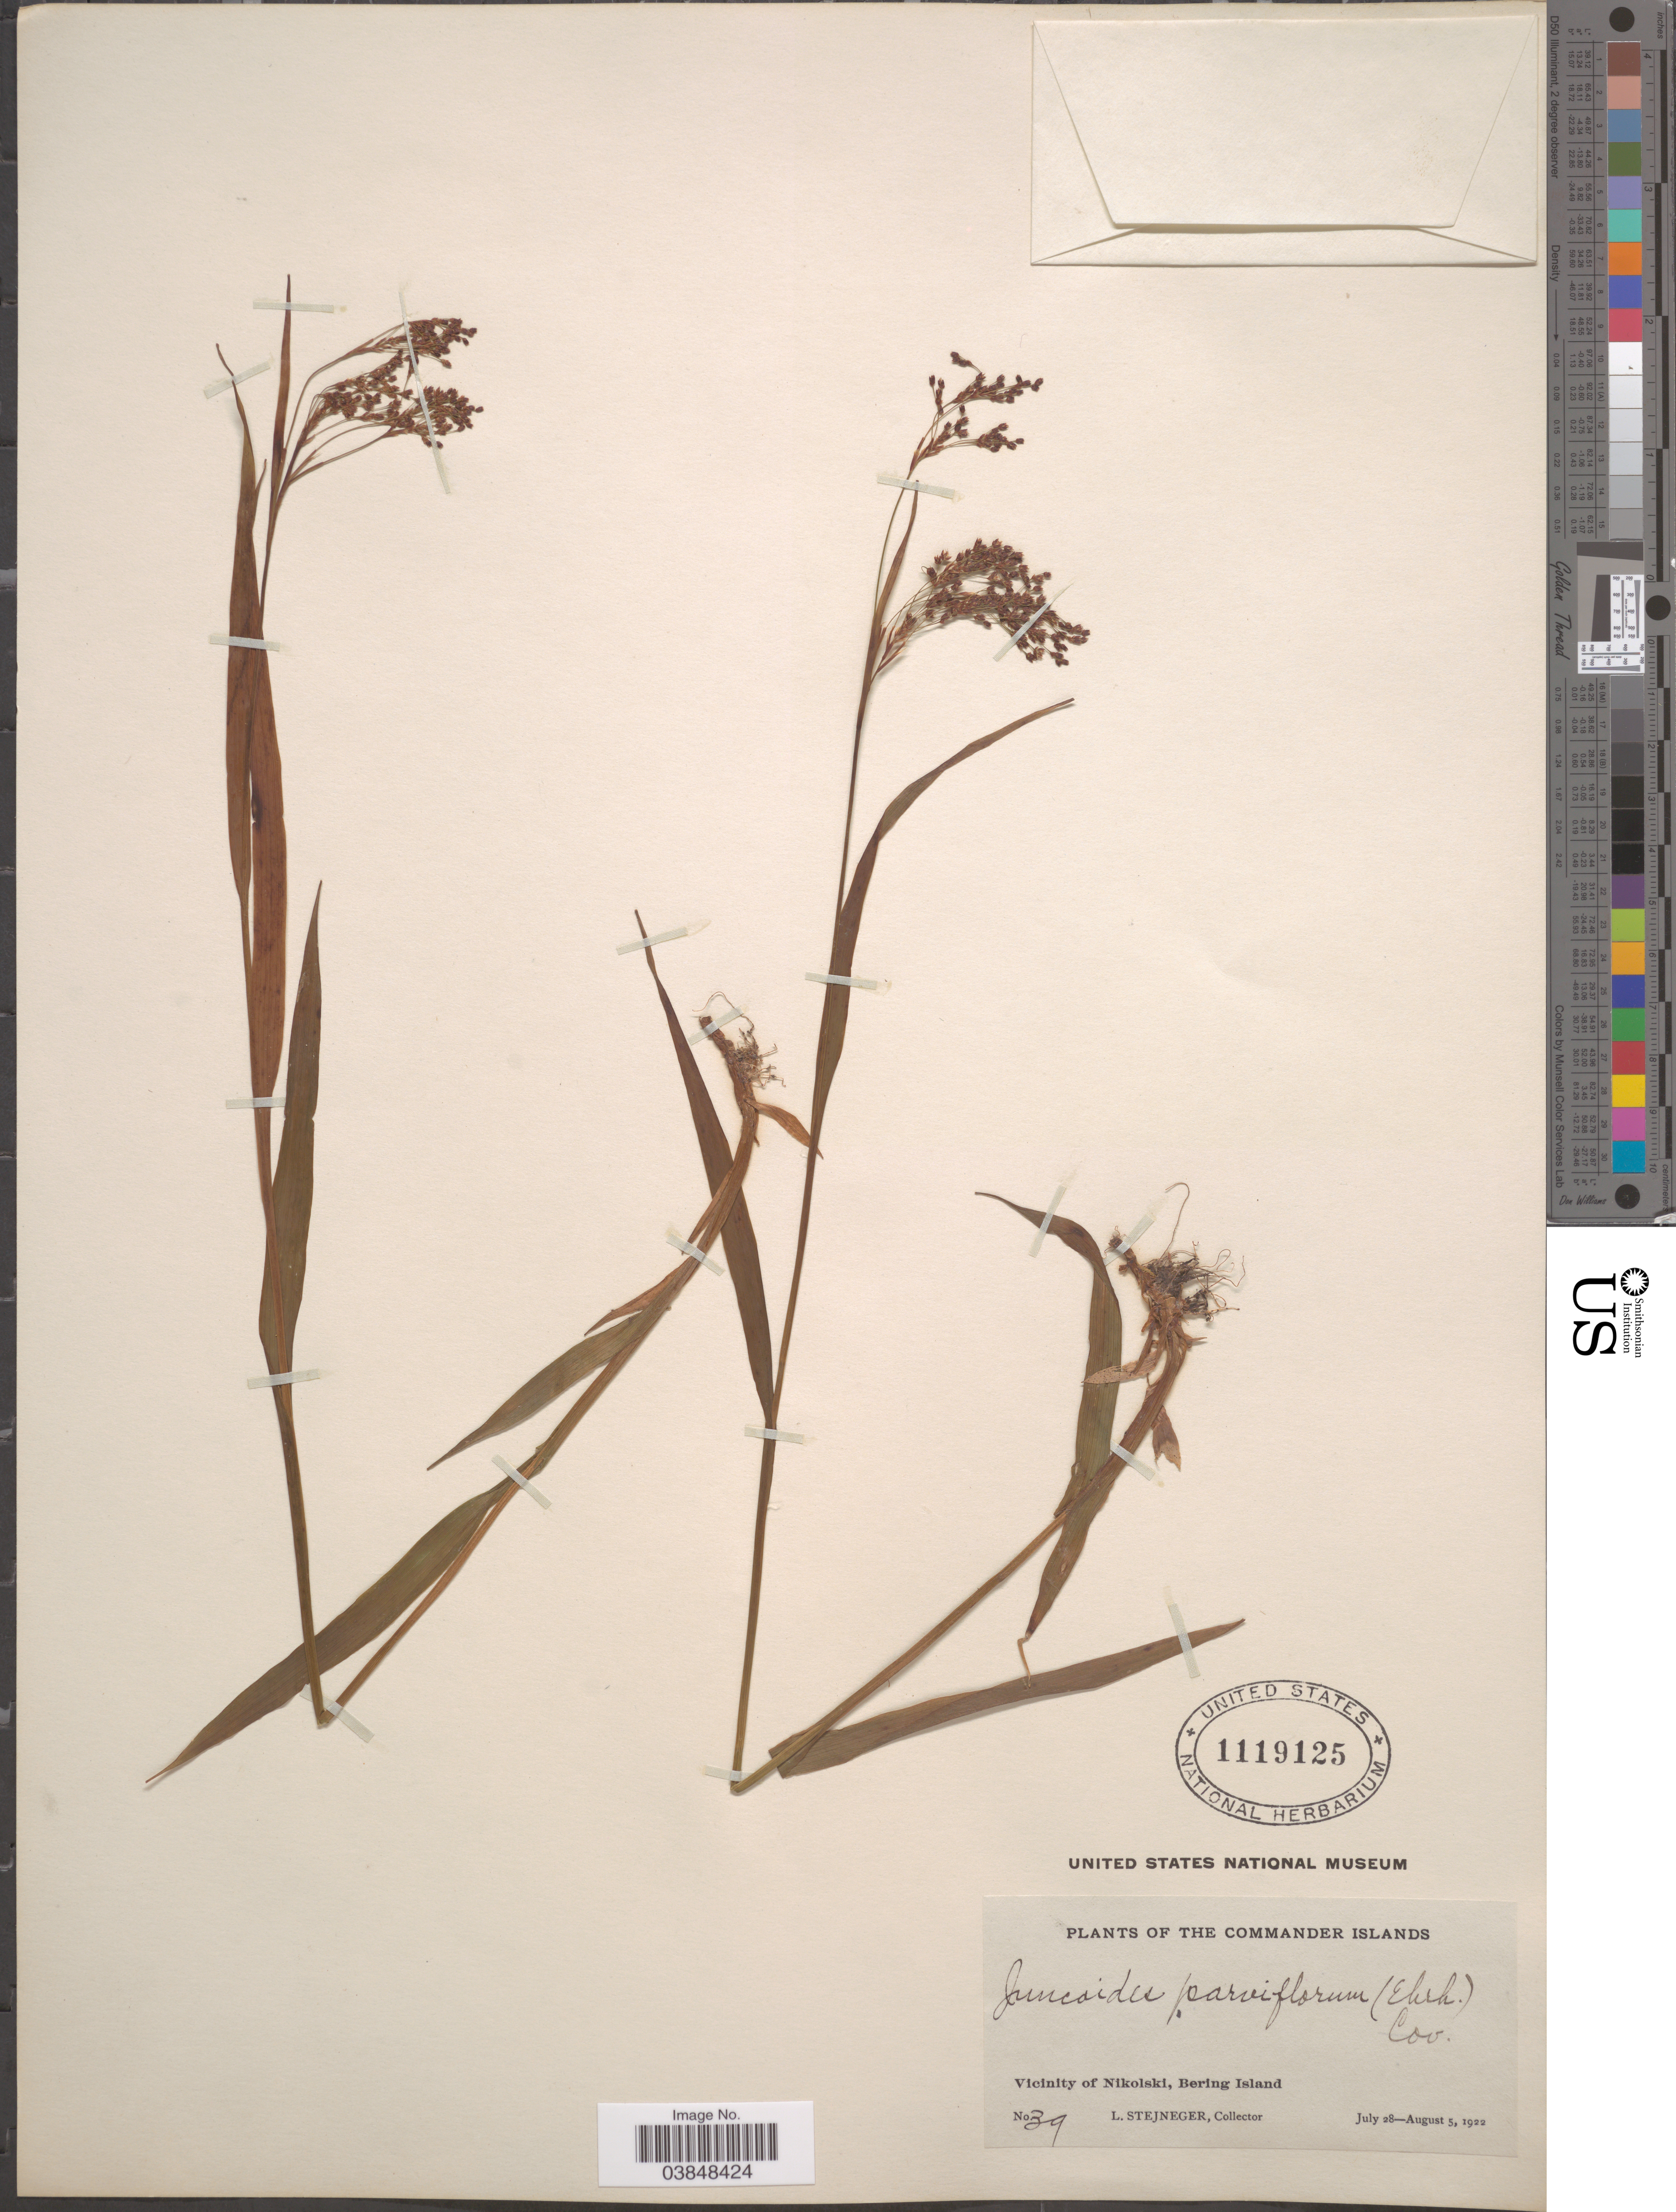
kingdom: Plantae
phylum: Tracheophyta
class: Liliopsida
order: Poales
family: Juncaceae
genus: Luzula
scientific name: Luzula parviflora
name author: (Ehrh.) Desv.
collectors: L. Stejneger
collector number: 39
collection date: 1922-07-28/1922-08-05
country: Russian Federation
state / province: Kamchatka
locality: The Commander Islands. Vicinity of Nikolski, Bering Island.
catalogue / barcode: US 1119125